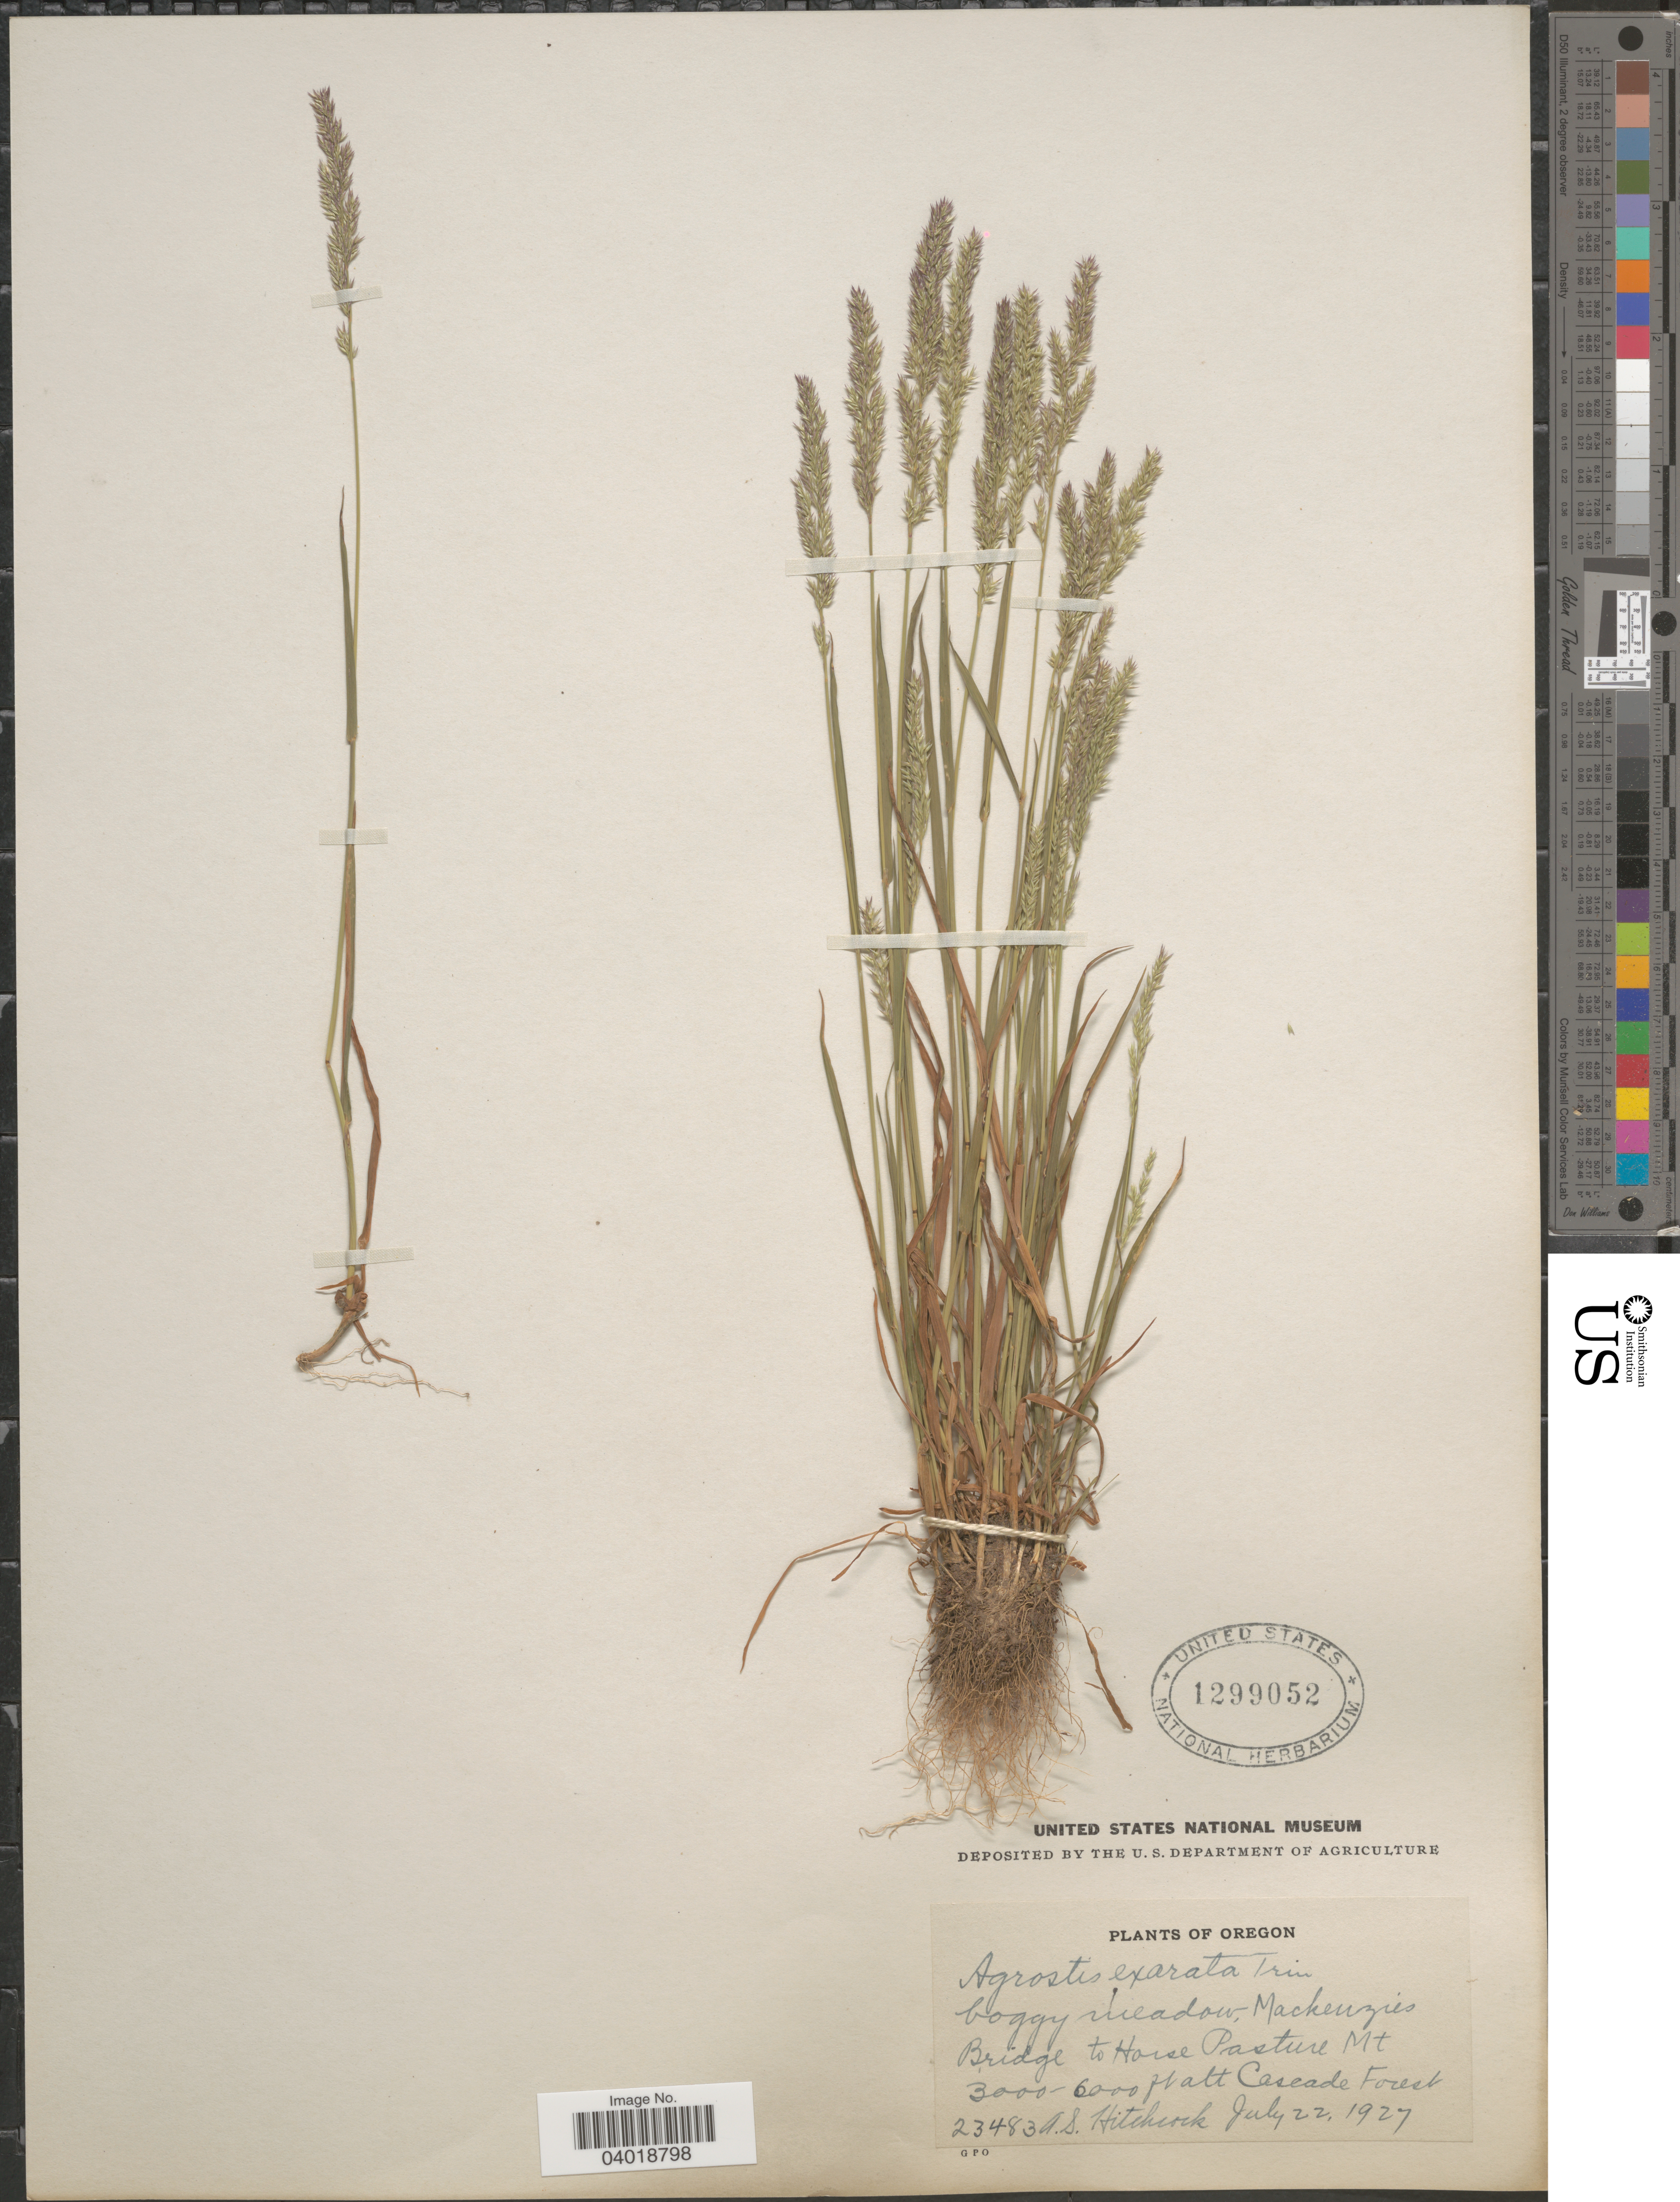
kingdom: Plantae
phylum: Tracheophyta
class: Liliopsida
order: Poales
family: Poaceae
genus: Agrostis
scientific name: Agrostis exarata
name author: Trin.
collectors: A. S. Hitchcock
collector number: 23483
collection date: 1927-07-22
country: United States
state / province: Oregon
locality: Boggy meadow, Mackenzies Bridge to Horse Pasture Mt. Cascade Forest.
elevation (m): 914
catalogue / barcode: US 1299052